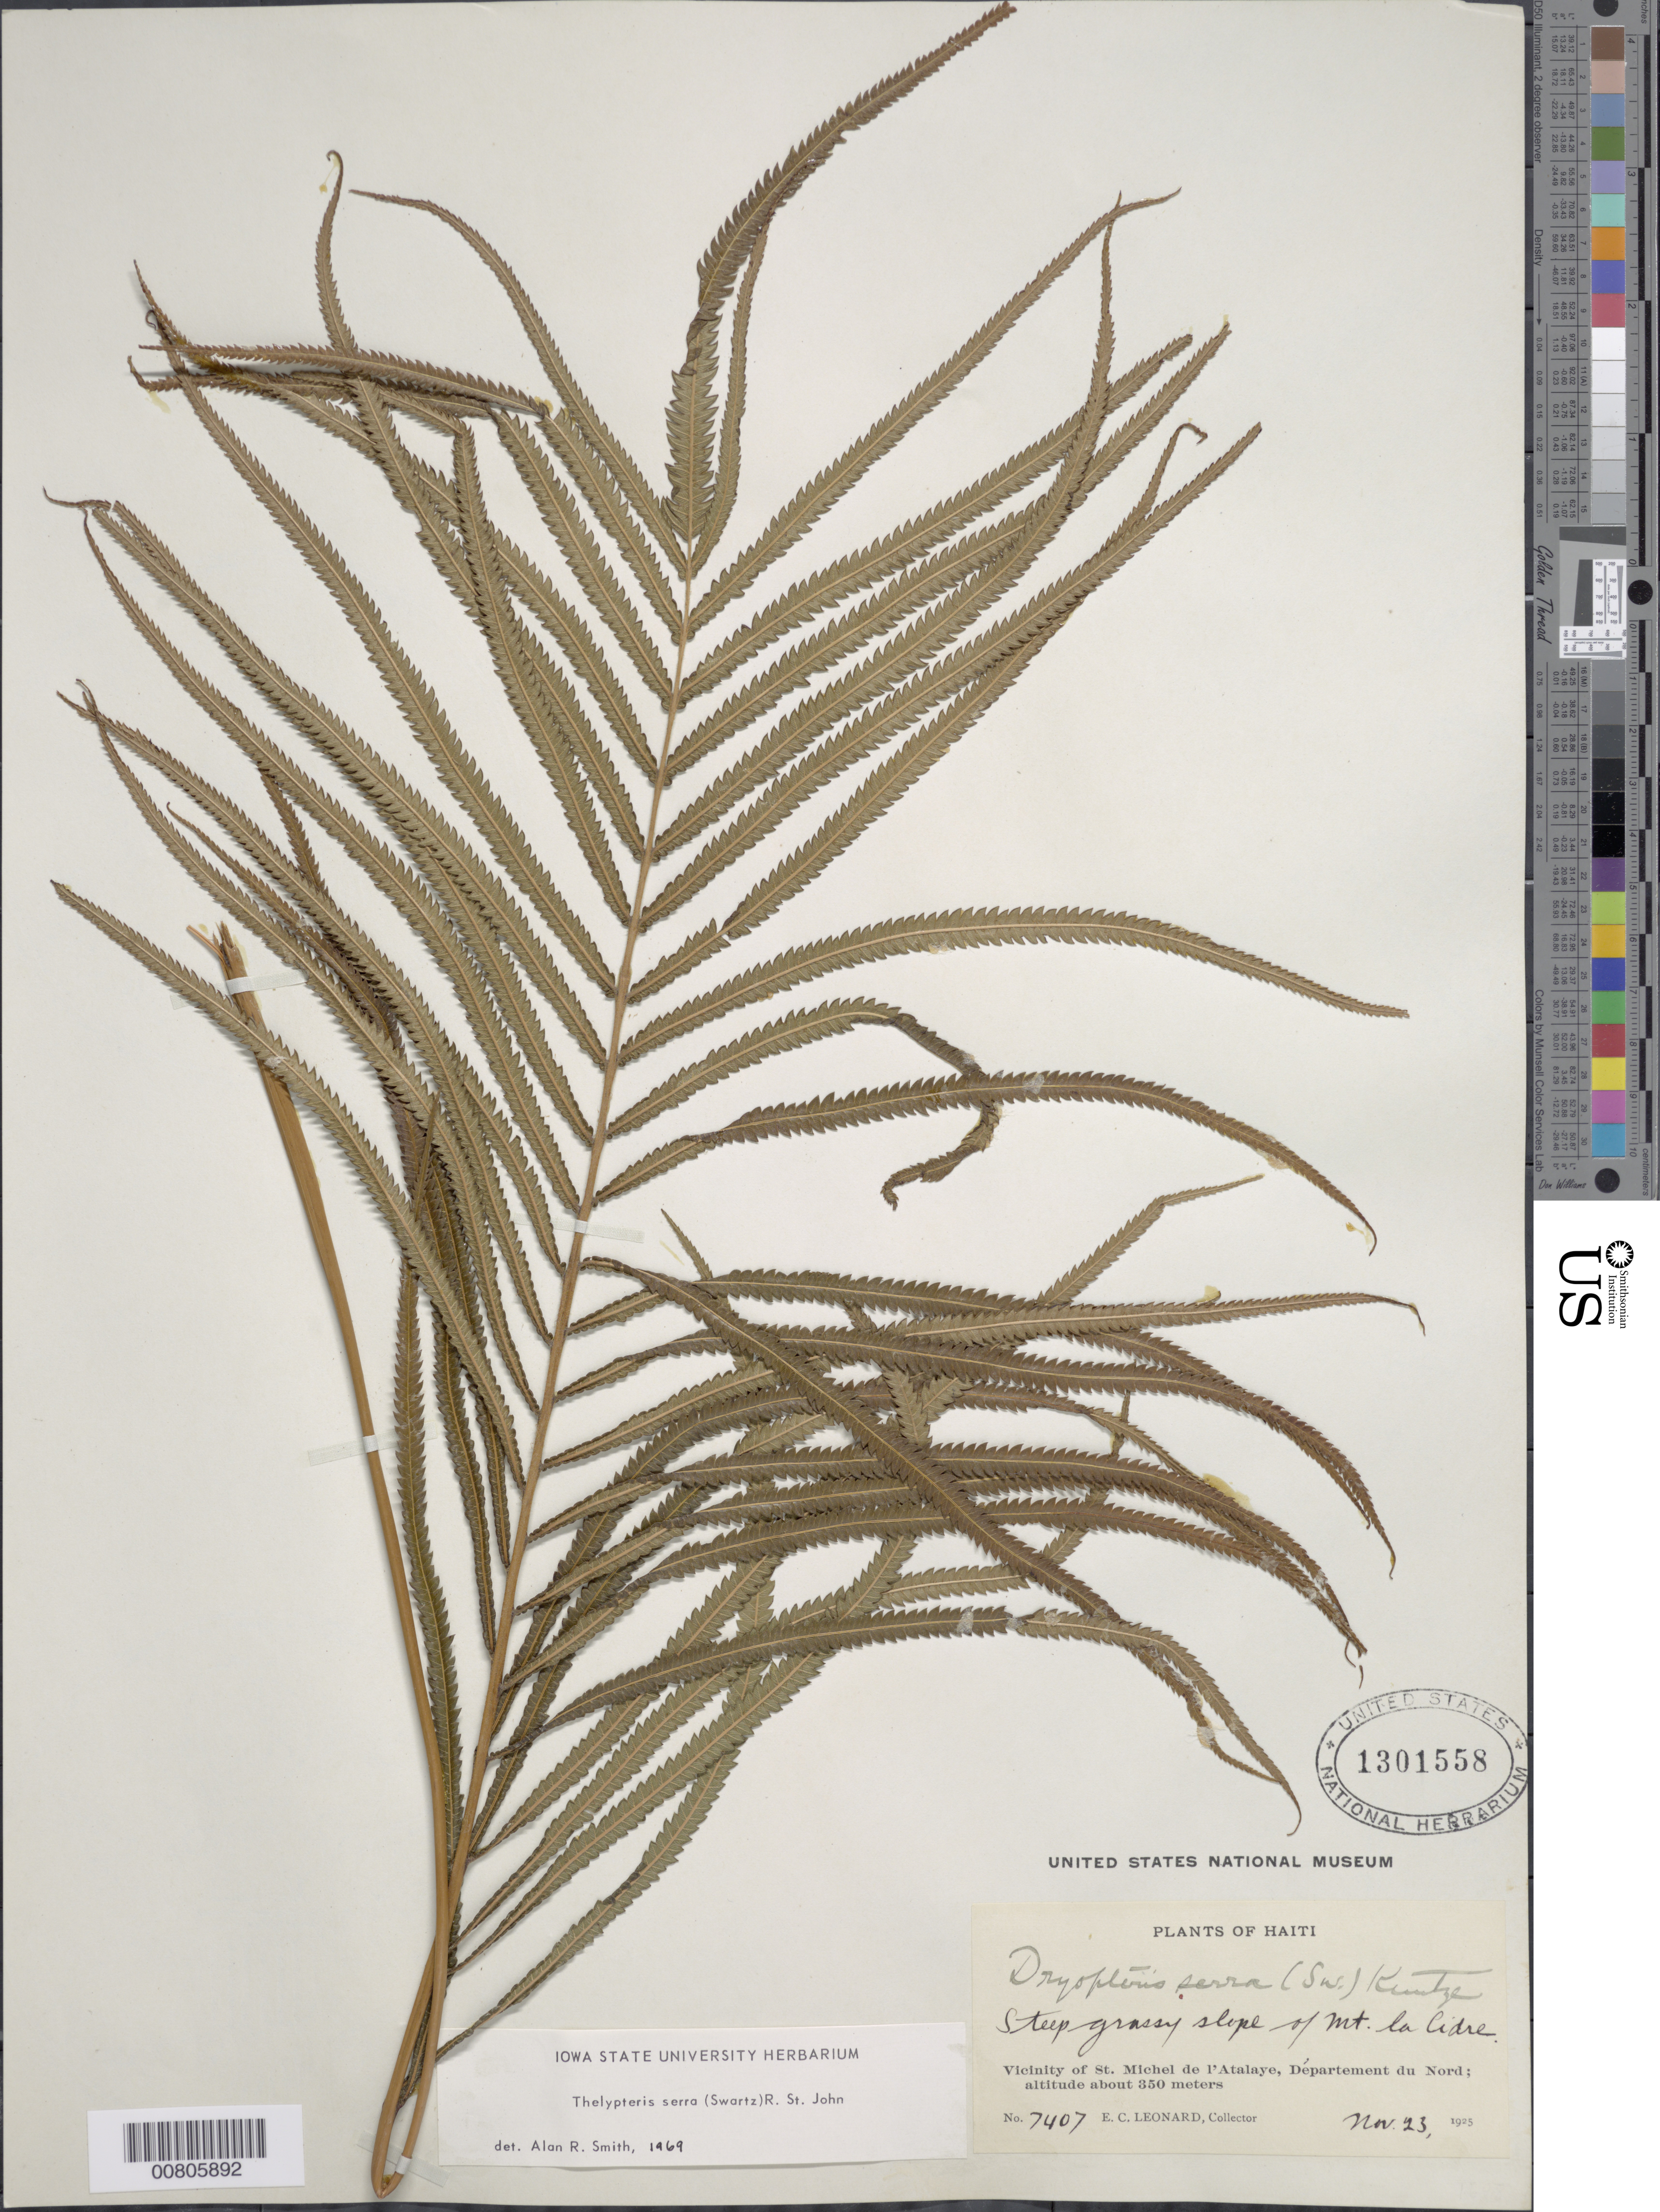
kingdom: Plantae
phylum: Tracheophyta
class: Polypodiopsida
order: Polypodiales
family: Thelypteridaceae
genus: Christella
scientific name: Christella serra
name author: (Sw.) Holttum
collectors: E. C. Leonard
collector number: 7407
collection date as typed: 23 Nov 1925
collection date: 1925-11-23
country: Haiti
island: Hispaniola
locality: St. Michel de l'Atalaye, slope of Mt. La Cidre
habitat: Steep grassy slope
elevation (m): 350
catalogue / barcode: US 1301558